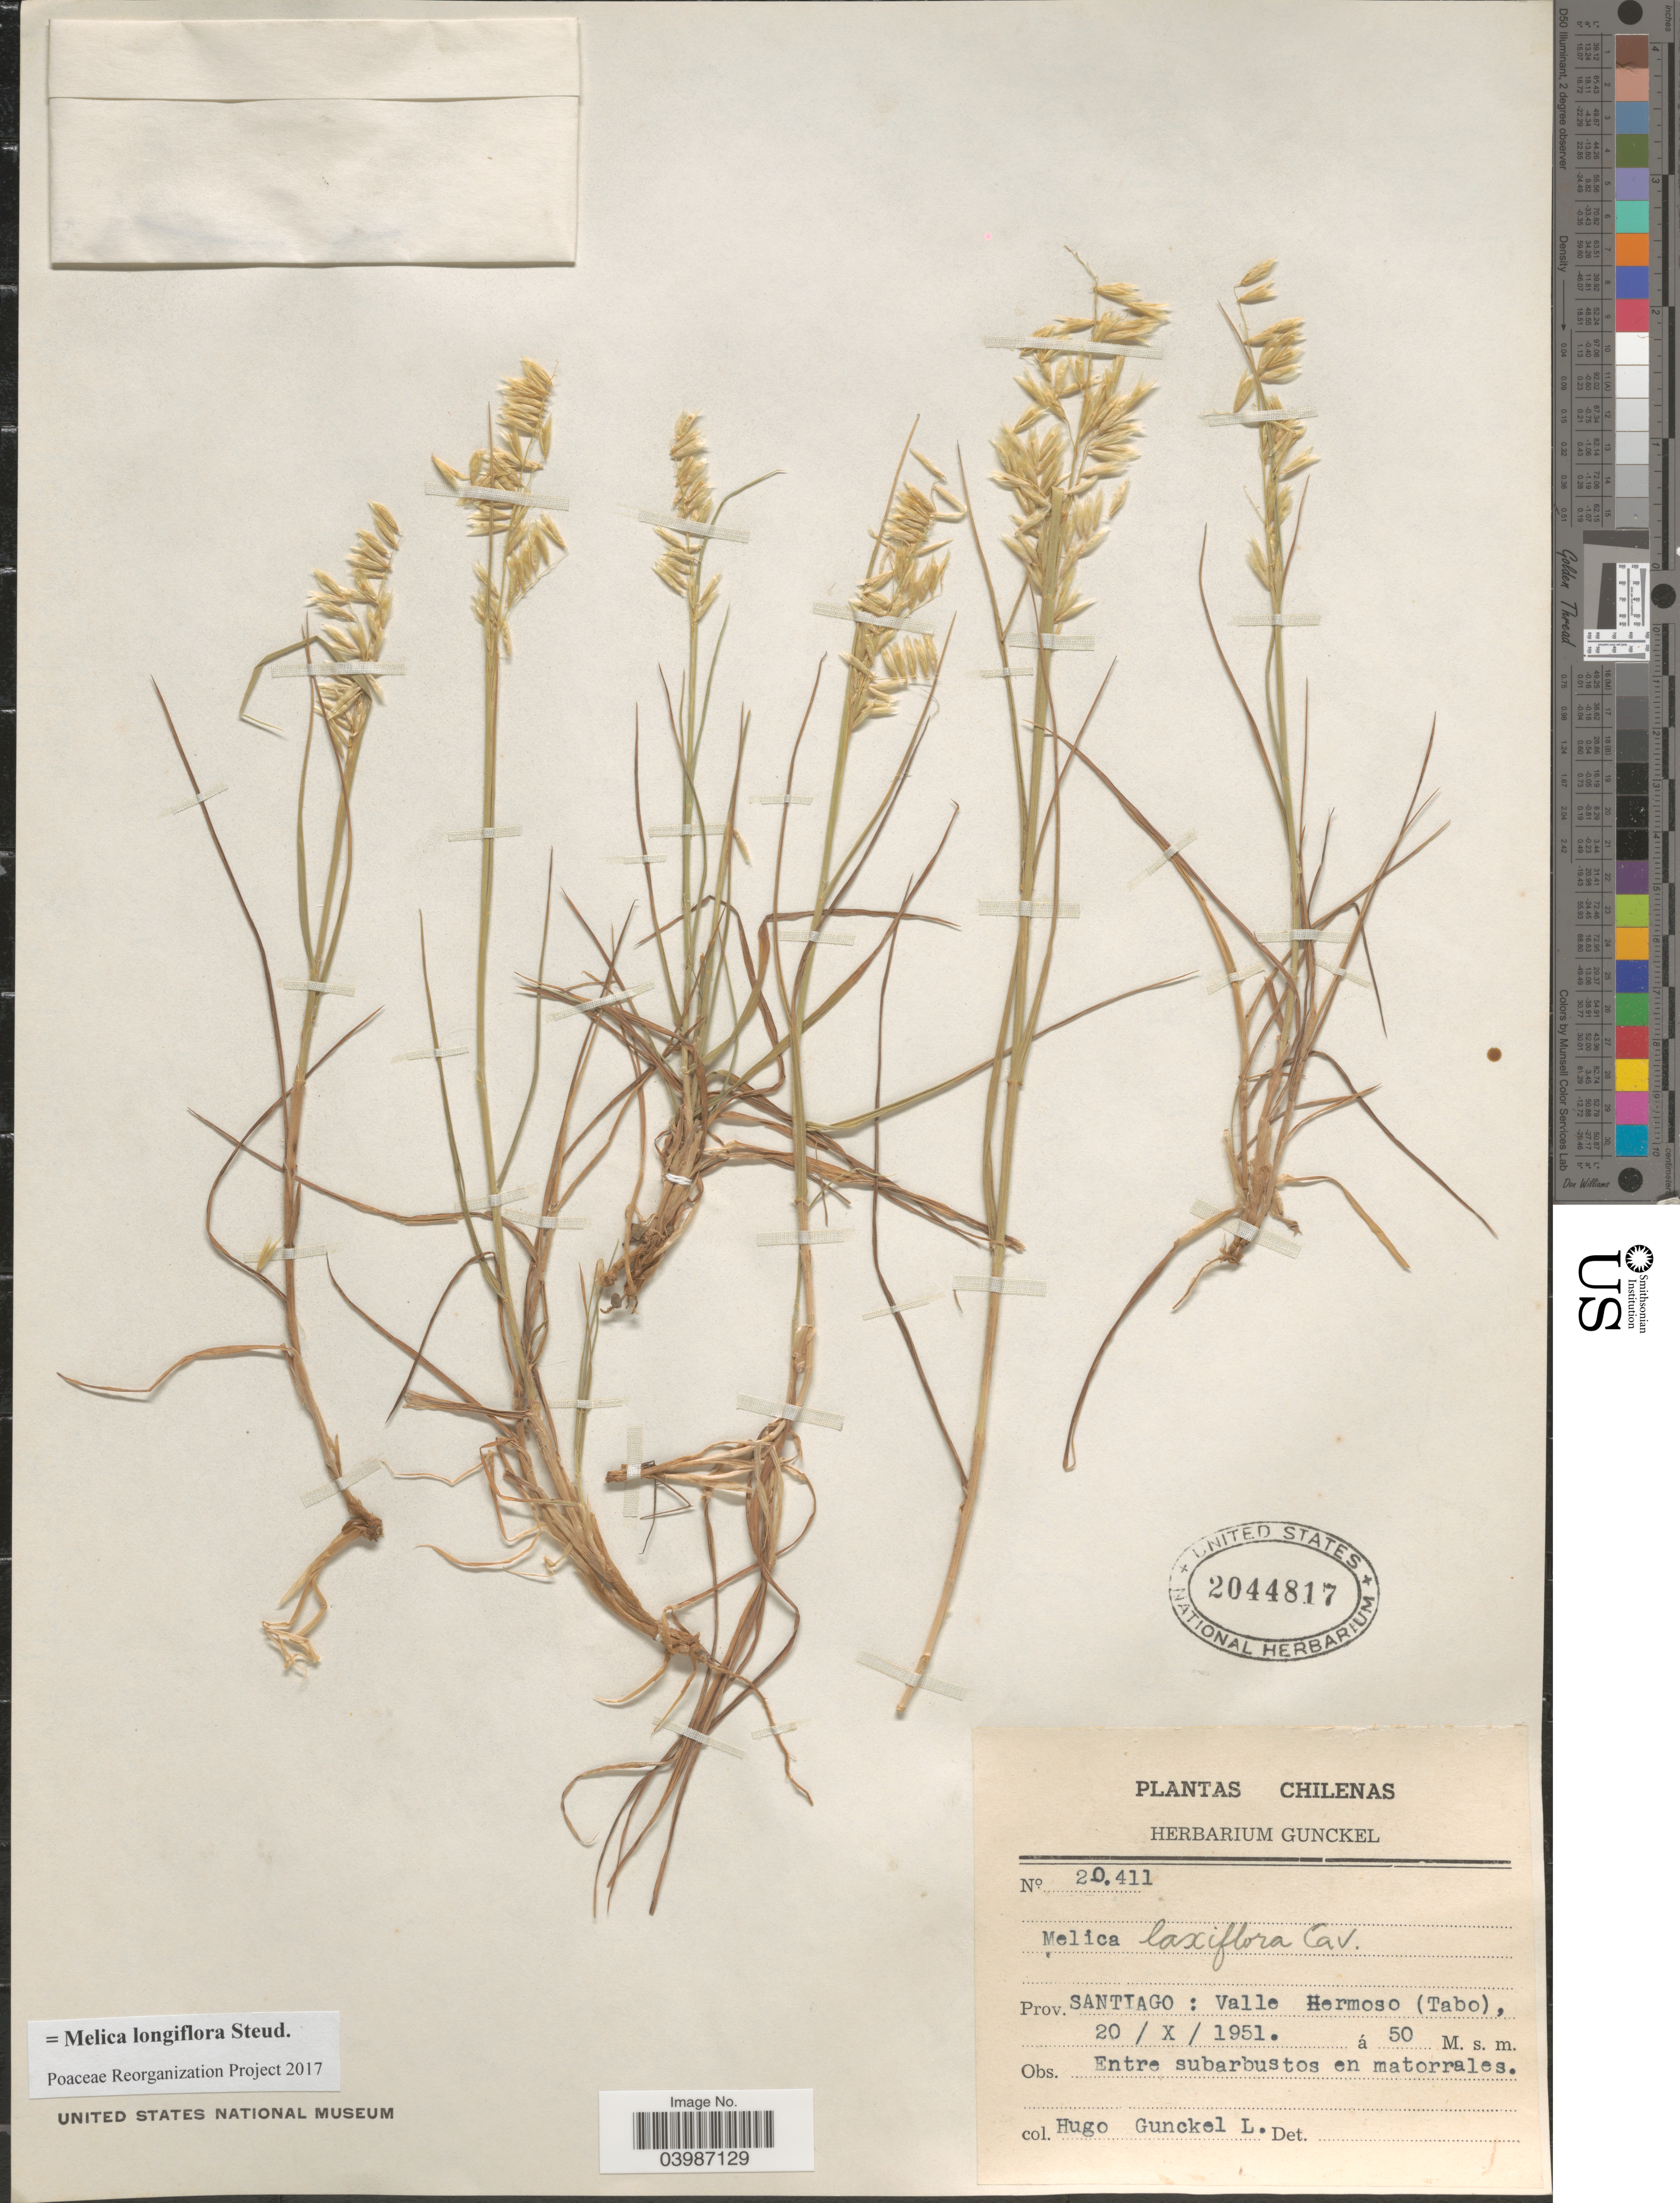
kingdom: Plantae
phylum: Tracheophyta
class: Liliopsida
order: Poales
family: Poaceae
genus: Melica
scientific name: Melica longiflora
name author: Steud.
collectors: H. Gunckel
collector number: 20411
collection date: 1951-10-20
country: Chile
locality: Prov. Santiago: Valle Hermoso (Tabo).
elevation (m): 50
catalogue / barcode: US 2044817